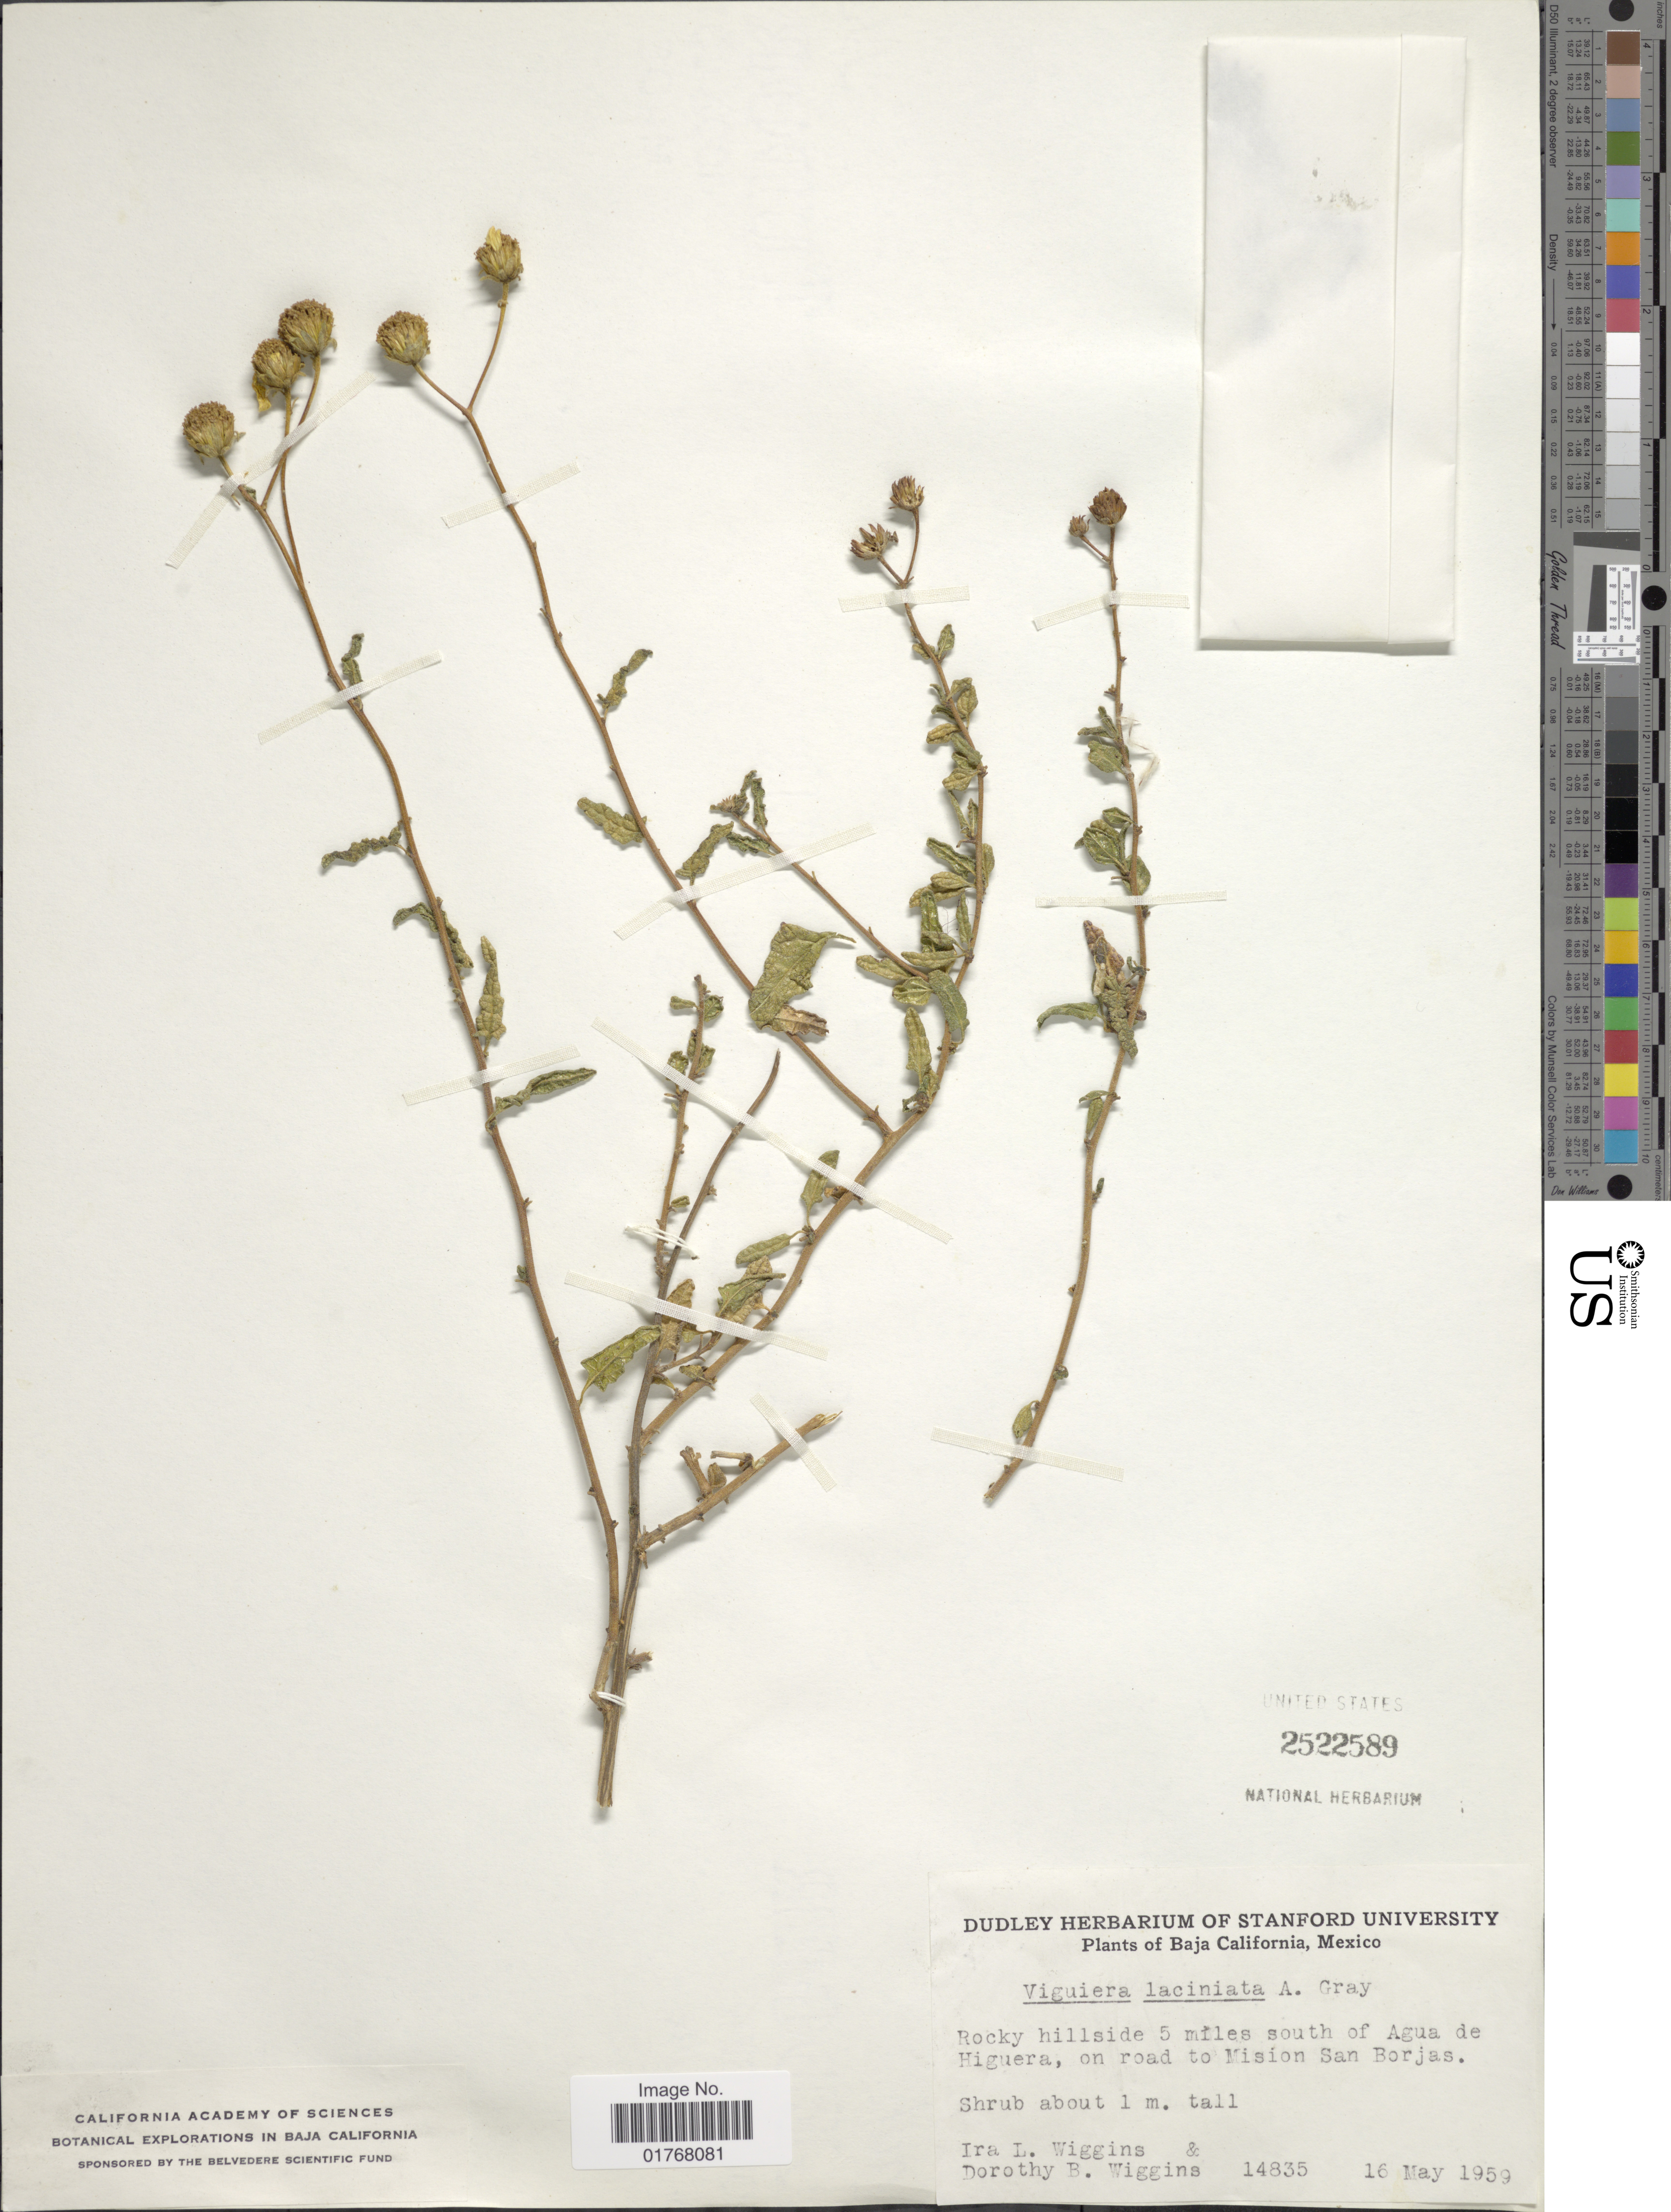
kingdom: Plantae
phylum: Tracheophyta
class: Magnoliopsida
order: Asterales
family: Asteraceae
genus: Viguiera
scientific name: Viguiera laciniata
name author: A. Gray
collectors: I. L. Wiggins & D. B. Wiggins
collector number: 14835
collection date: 1959-05-16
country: Mexico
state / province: Baja California Sur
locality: Rocky hillside 5 miles south of Agua de Higuera, on road to Mision San Borjas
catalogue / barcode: US 2522589